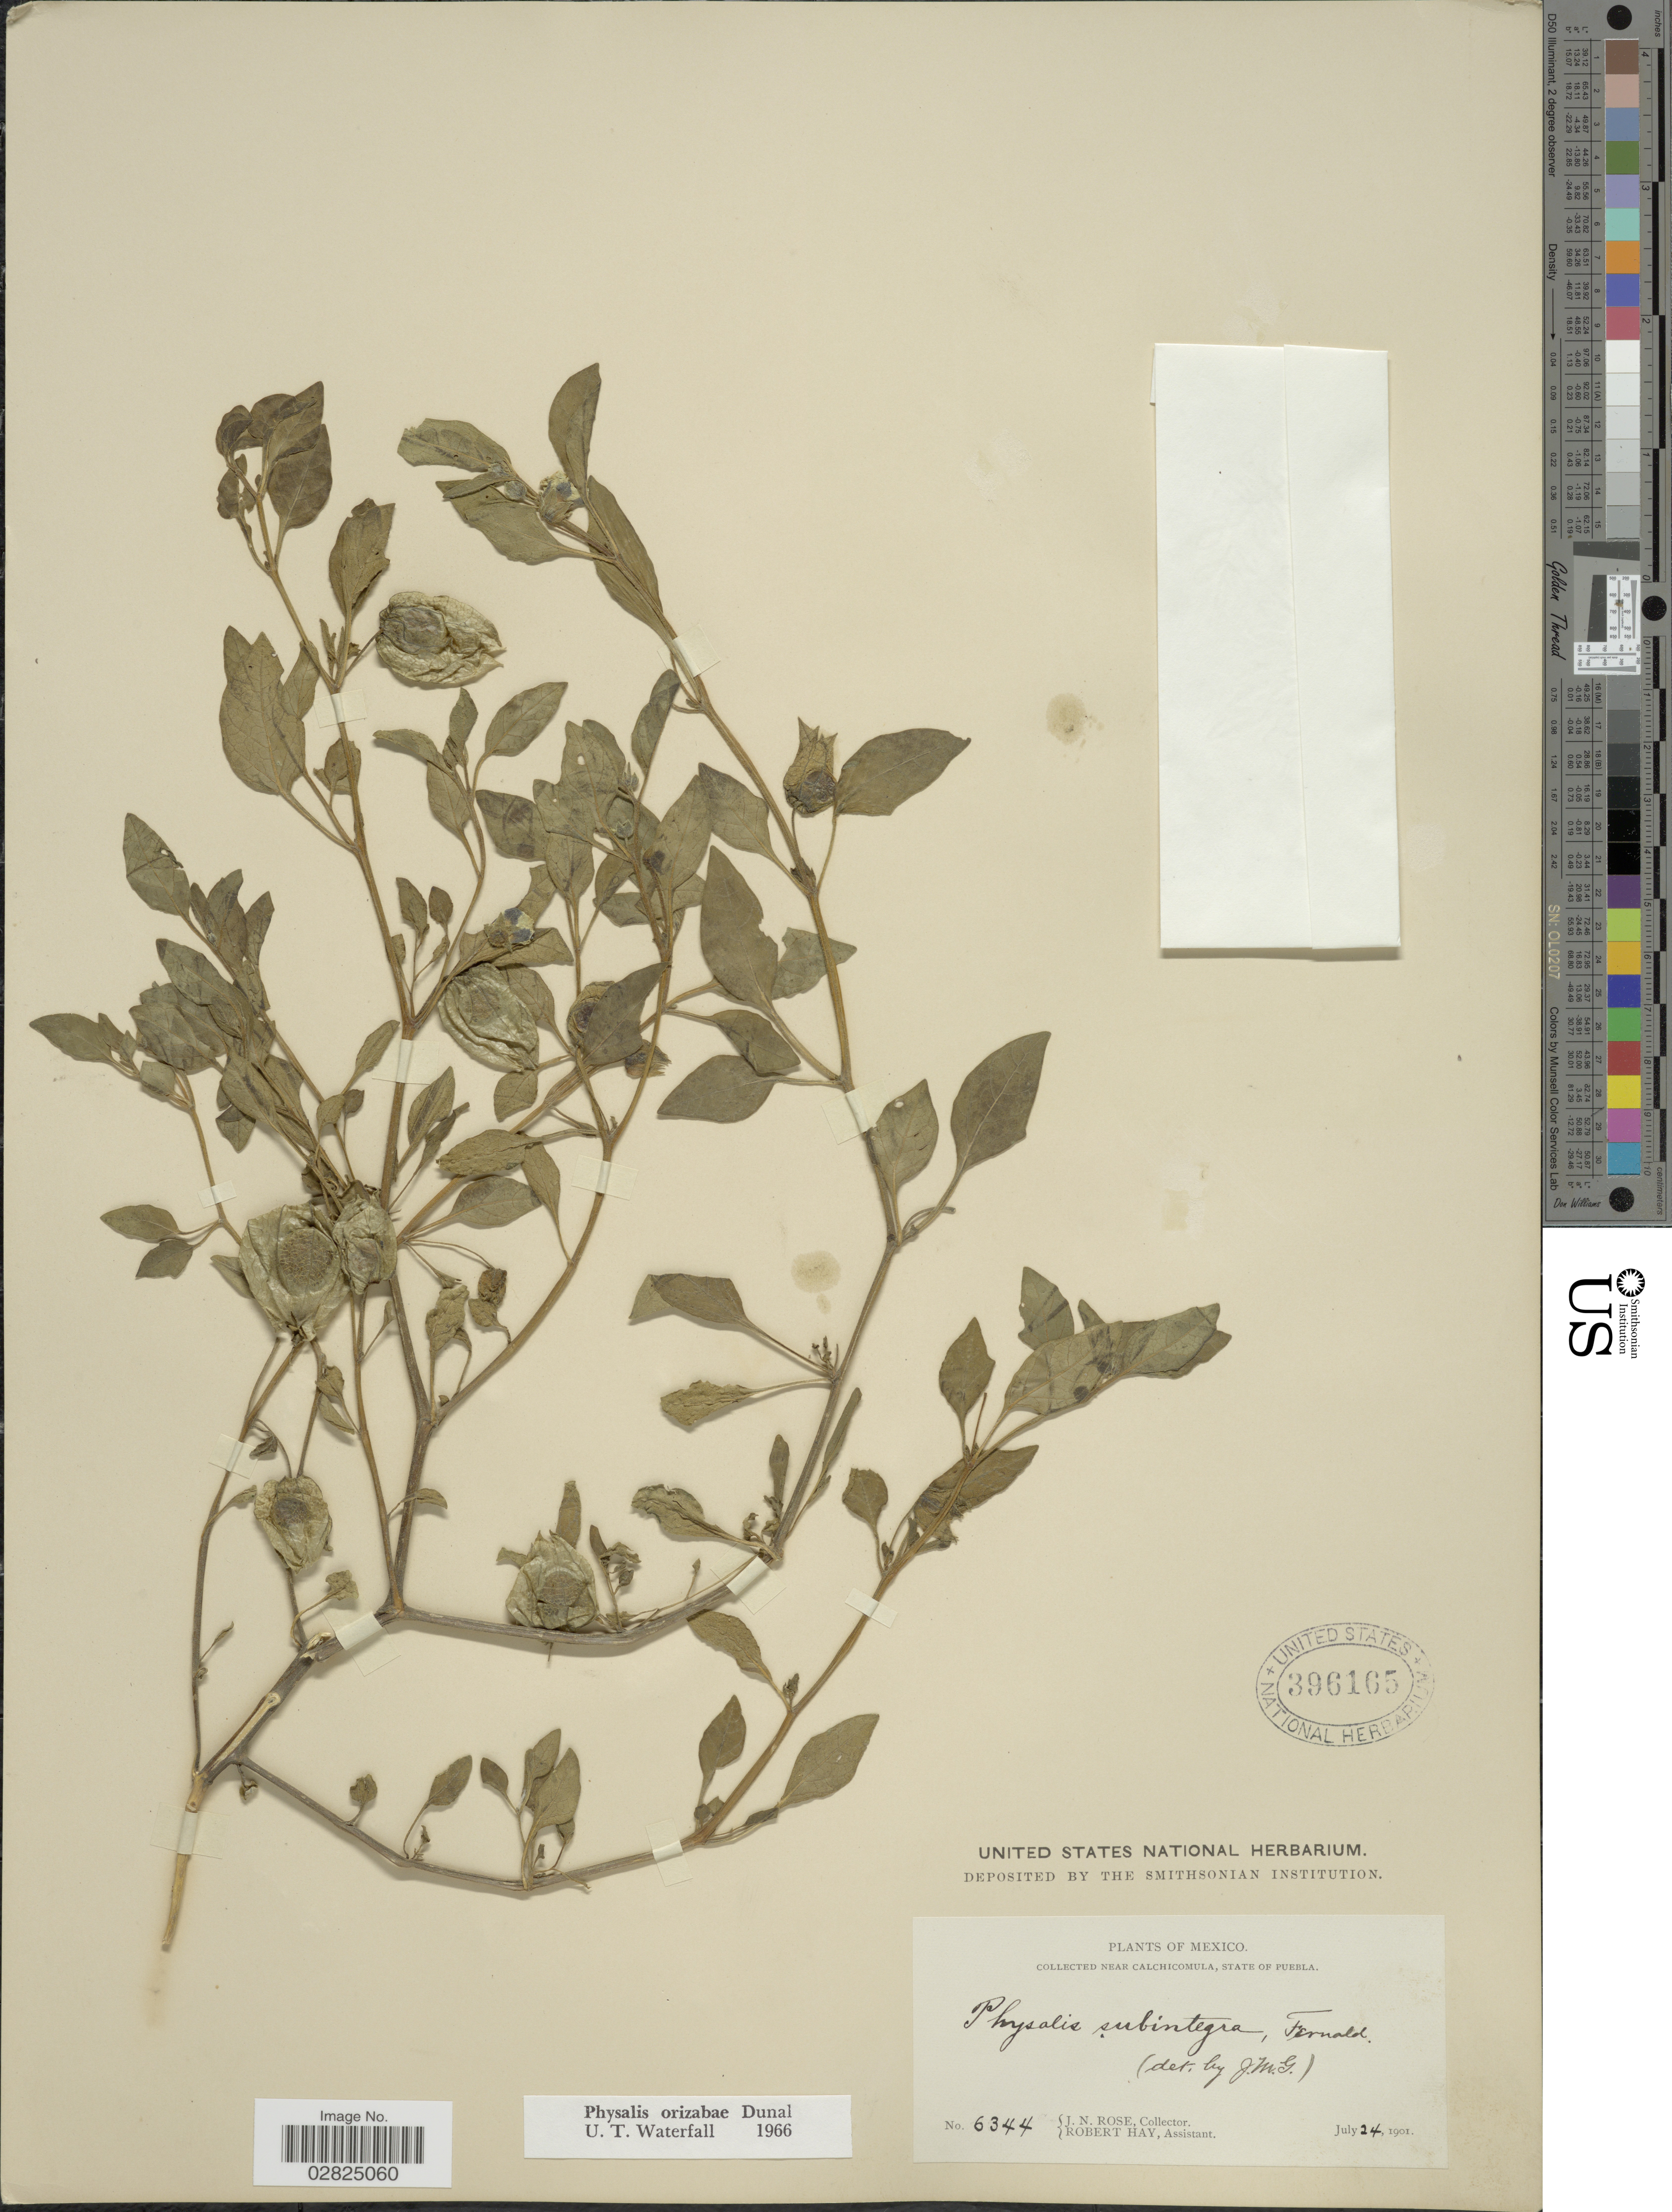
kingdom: Plantae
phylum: Tracheophyta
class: Magnoliopsida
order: Solanales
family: Solanaceae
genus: Physalis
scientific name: Physalis orizabae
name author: Dunal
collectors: J. N. Rose & R. H. Hay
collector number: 6344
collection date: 1901-07-24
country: Mexico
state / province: Puebla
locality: Near Calchicomula.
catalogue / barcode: US 396165